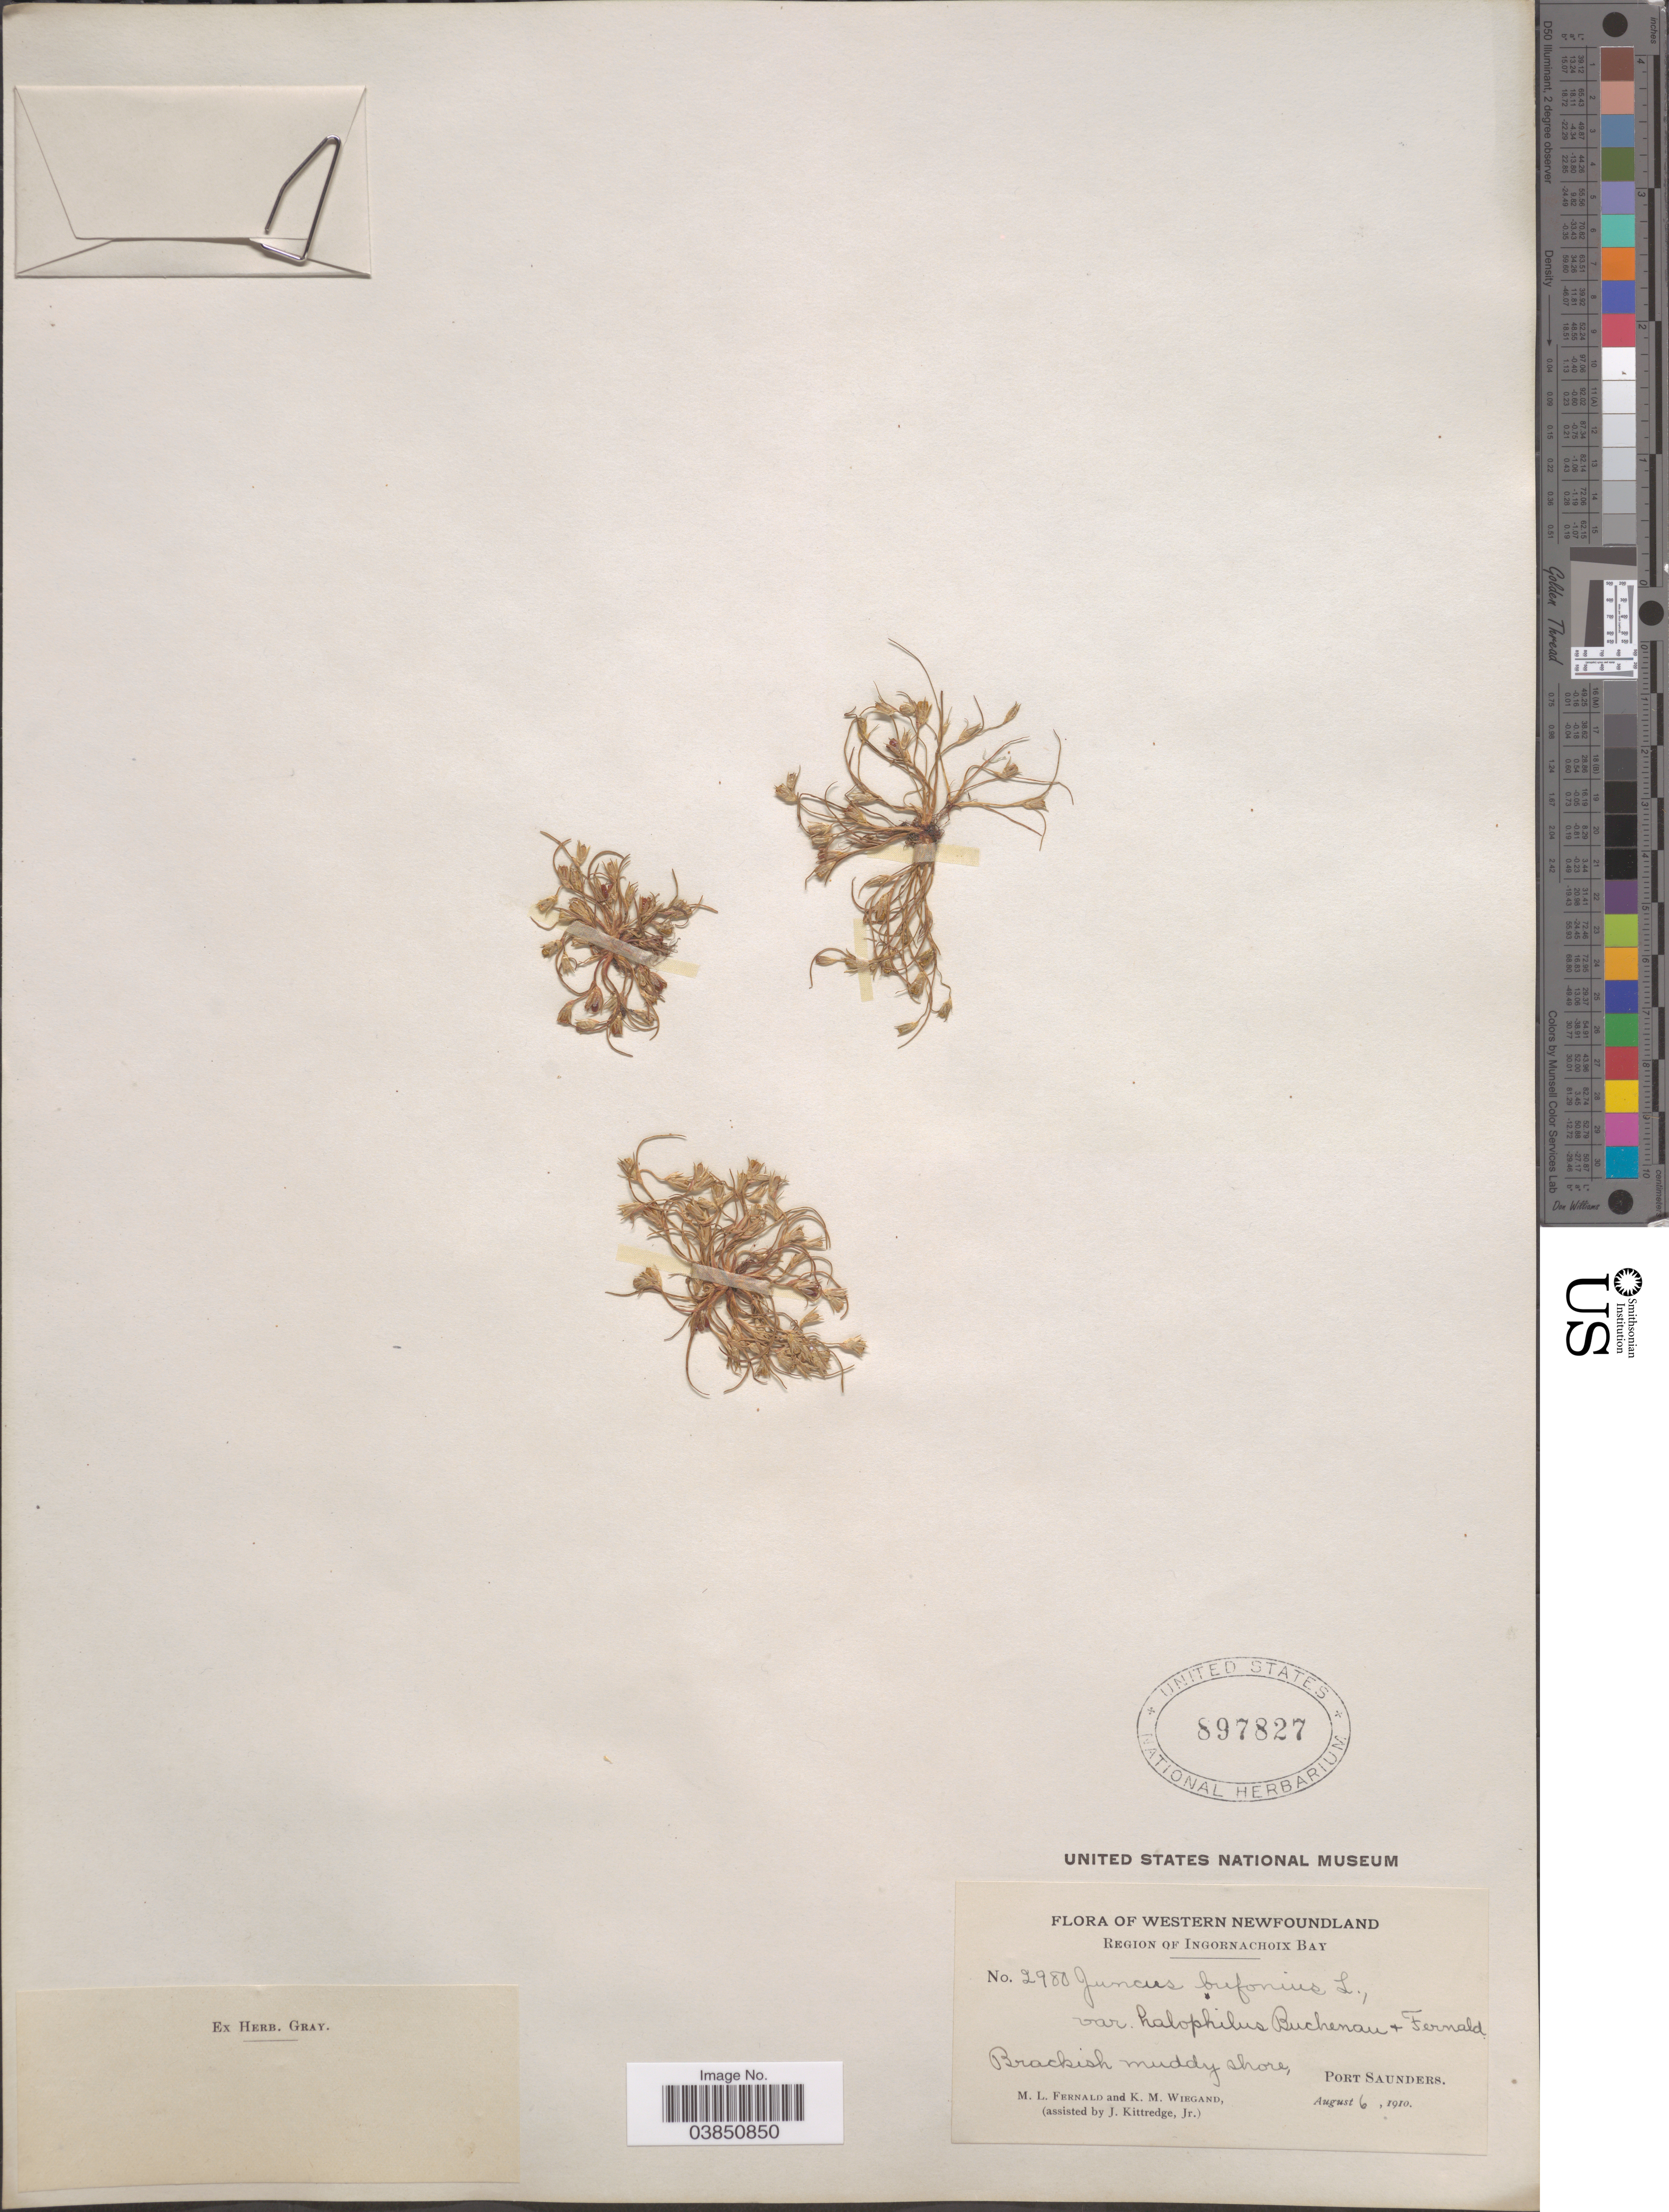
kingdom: Plantae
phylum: Tracheophyta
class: Liliopsida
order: Poales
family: Juncaceae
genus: Juncus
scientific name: Juncus bufonius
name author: L.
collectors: M. L. Fernald, K. M. Wiegand & J. Kittredge Jr.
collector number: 2980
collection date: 1910-08-06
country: Canada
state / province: Newfoundland and Labrador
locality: Western Newfoundland. Region of Ingornachoix Bay. Port Saunders.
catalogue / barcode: US 897827